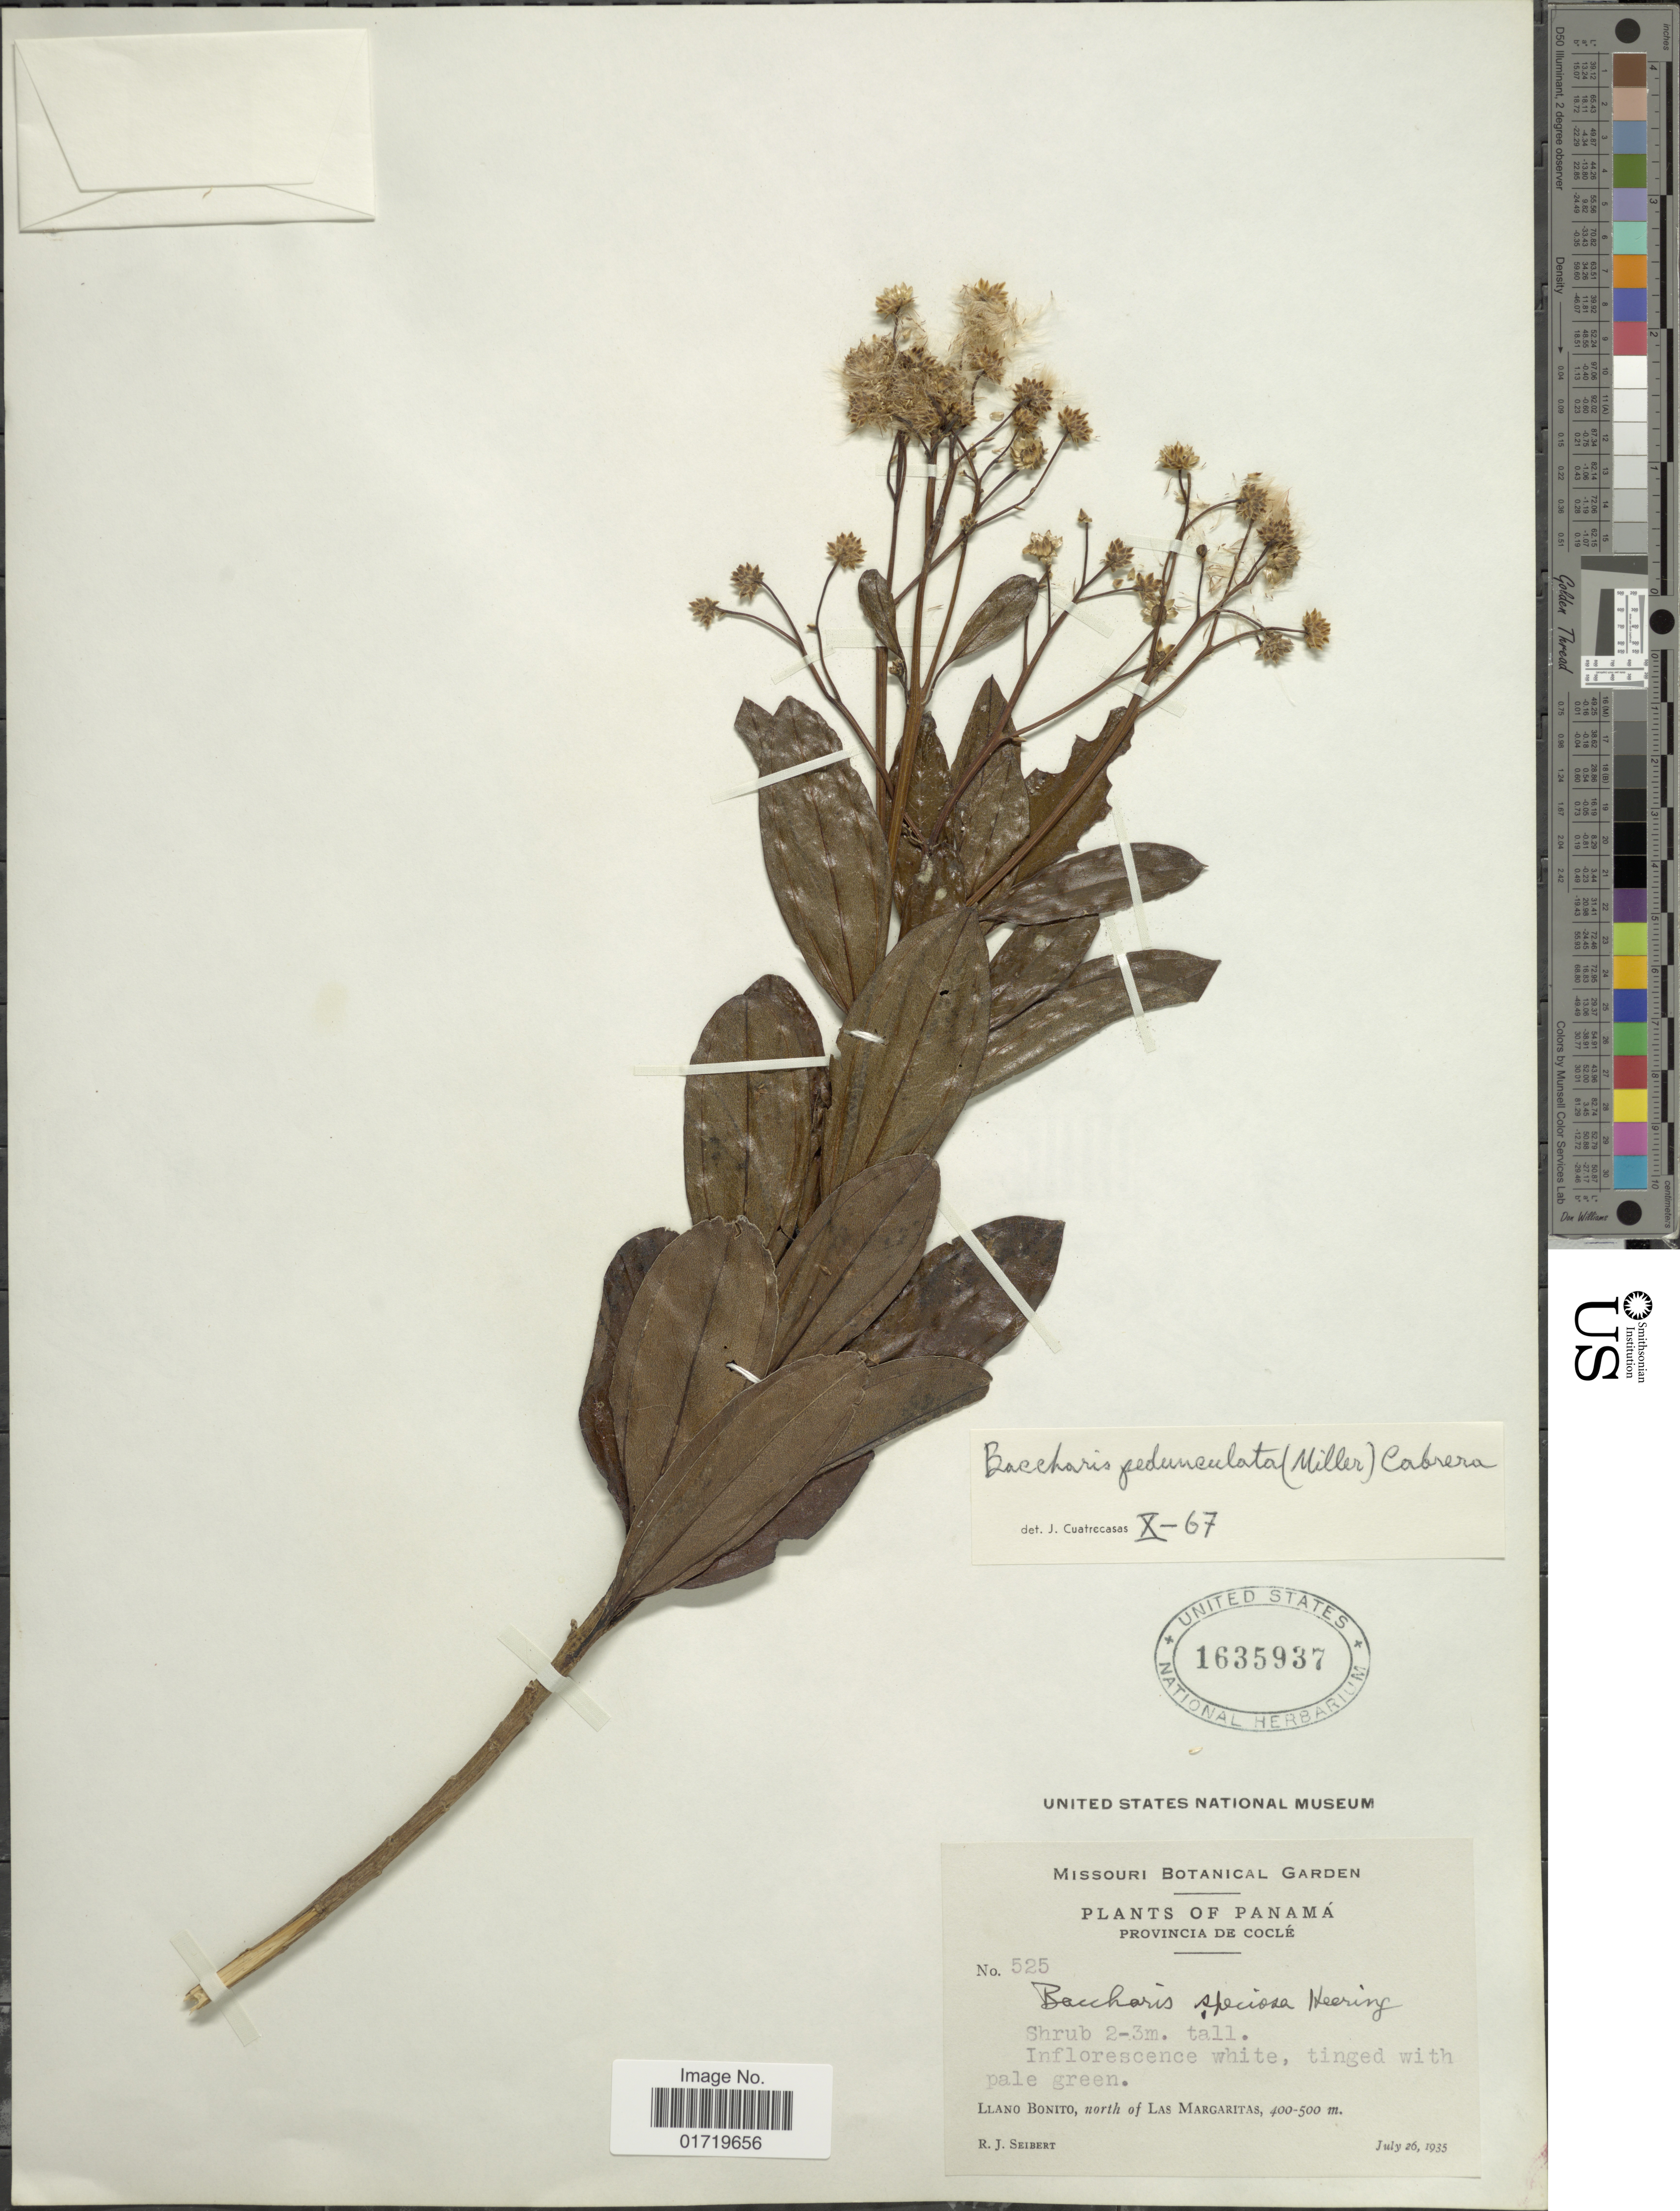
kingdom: Plantae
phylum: Tracheophyta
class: Magnoliopsida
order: Asterales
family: Asteraceae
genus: Baccharis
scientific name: Baccharis pedunculata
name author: (Mill.) Cabrera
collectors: R. J. Seibert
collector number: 525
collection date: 1935-07-26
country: Panama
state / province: Coclé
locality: Provincia de Cocle, Llano Bonito, north of Las Margaritas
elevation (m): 400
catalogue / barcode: US 1635937